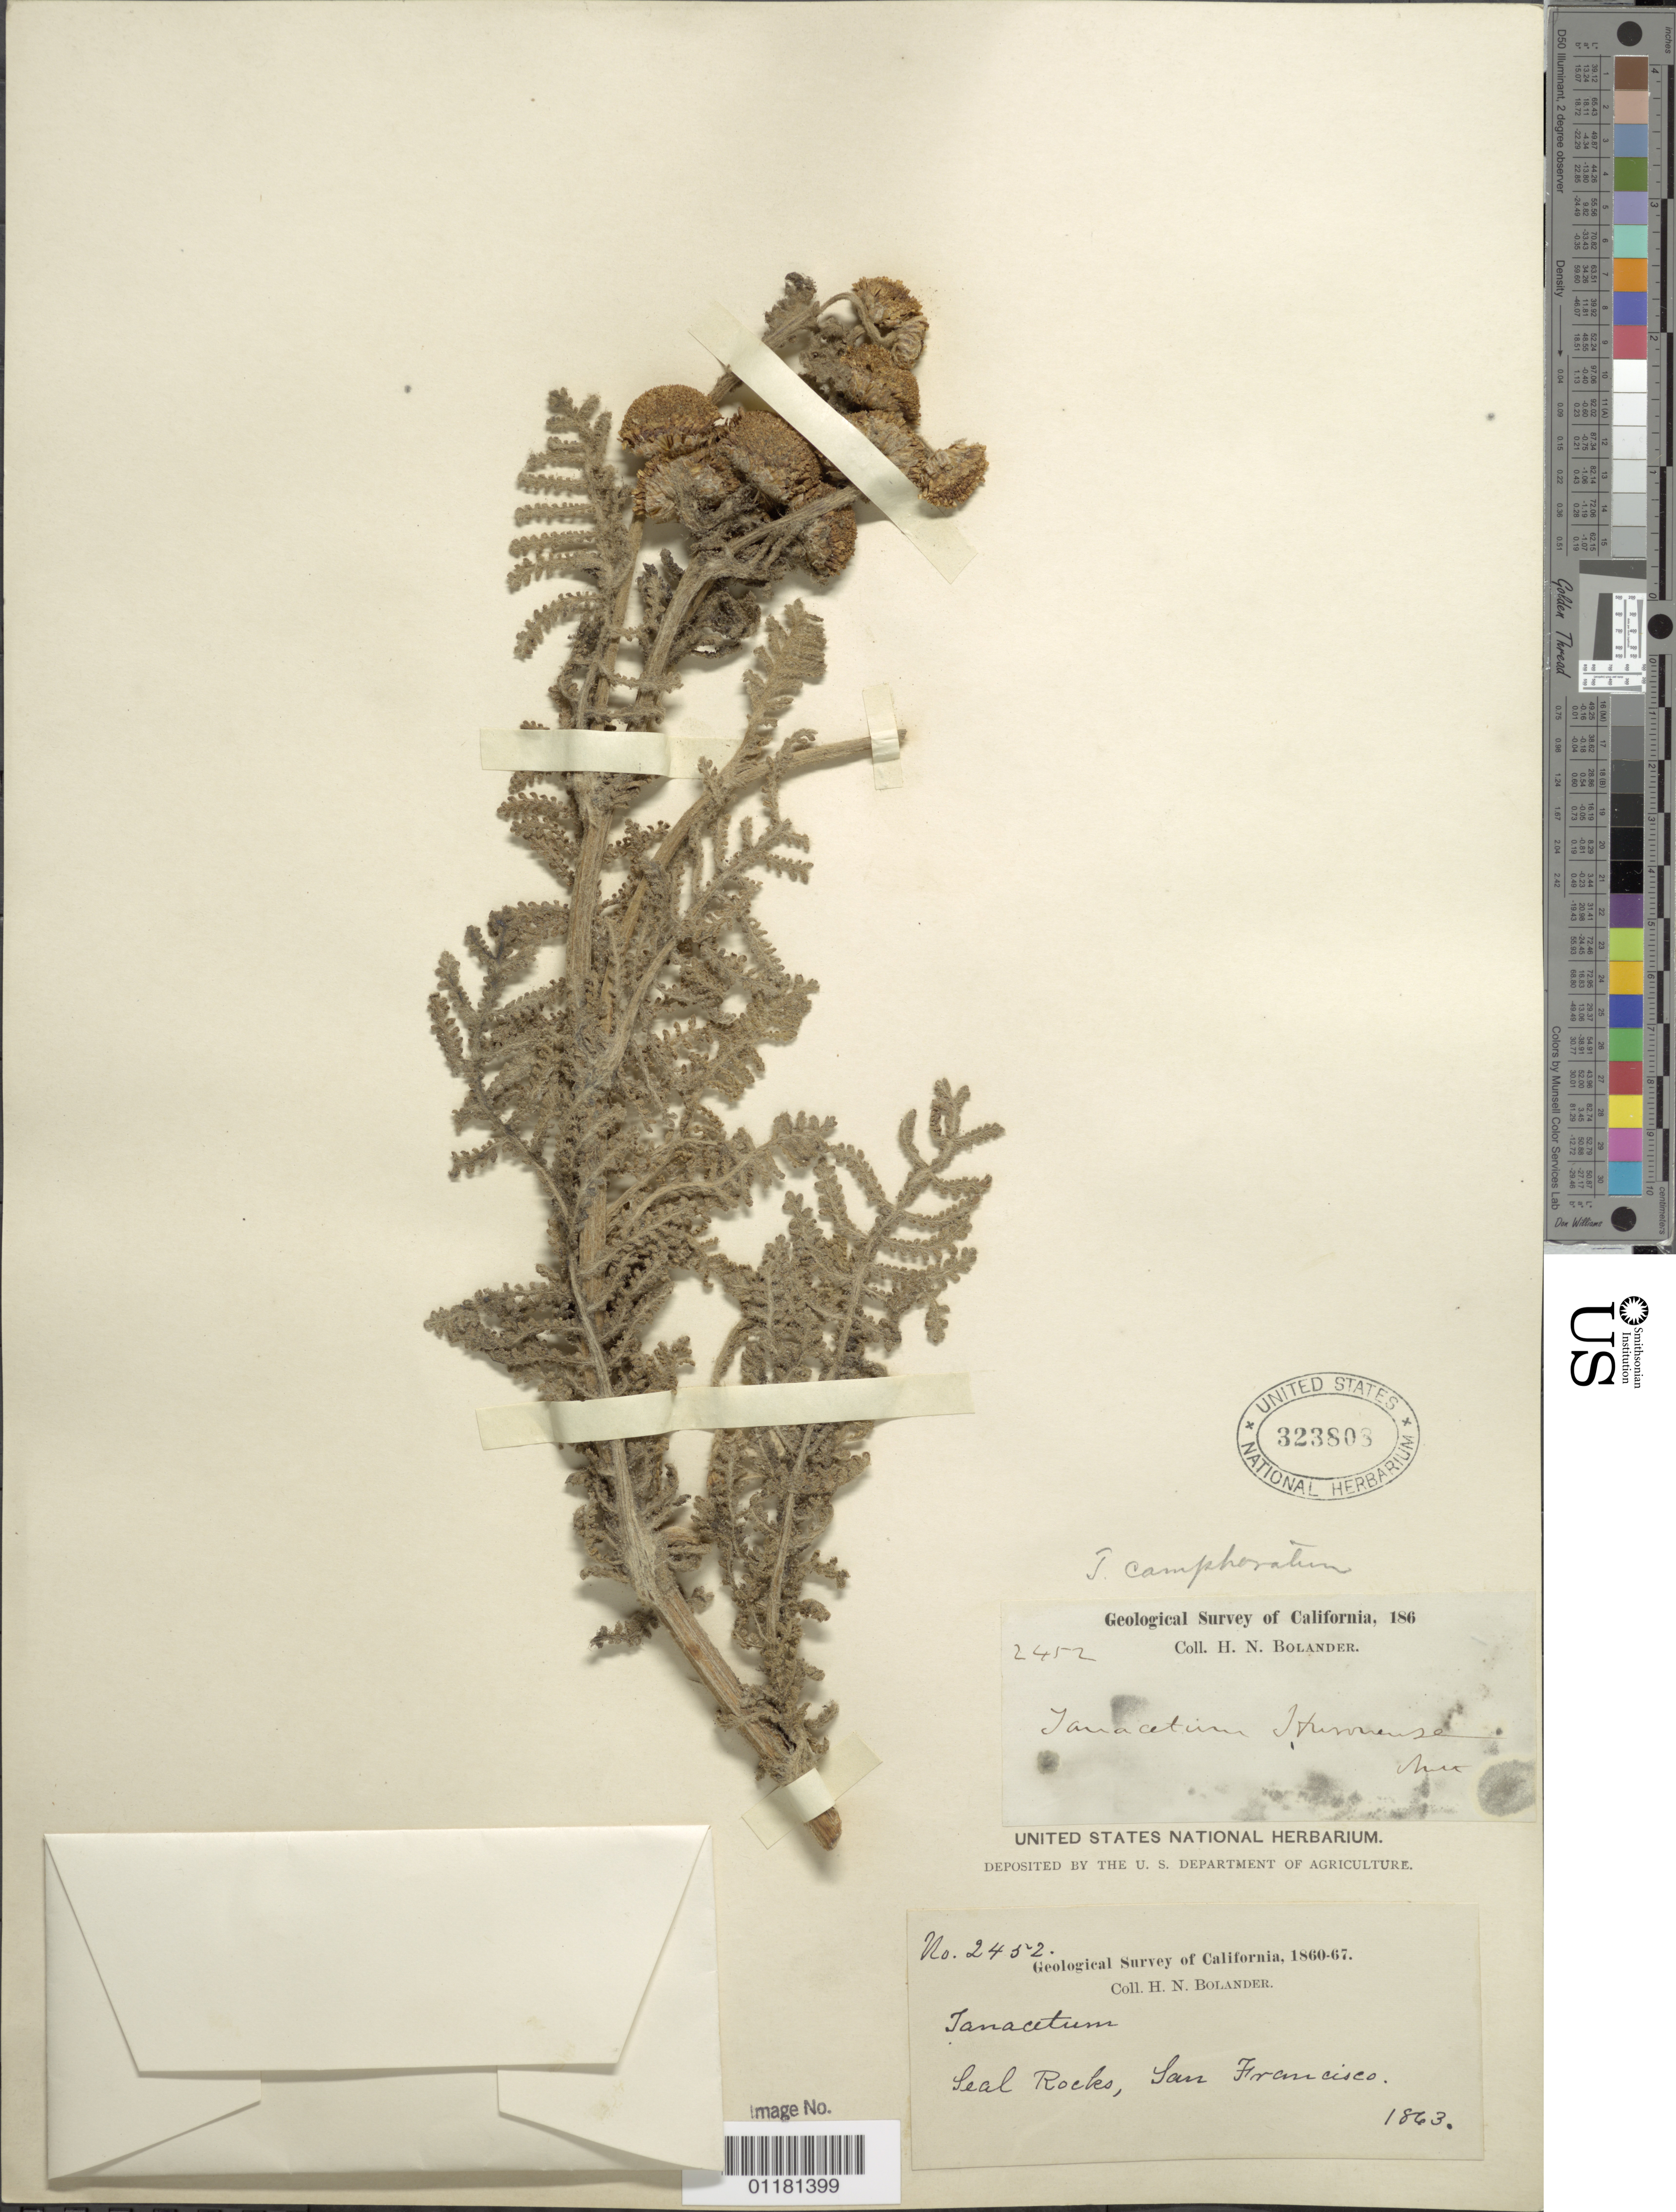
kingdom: Plantae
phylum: Tracheophyta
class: Magnoliopsida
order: Asterales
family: Asteraceae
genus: Tanacetum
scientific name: Tanacetum camphoratum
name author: Less.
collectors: H. Bolander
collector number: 2452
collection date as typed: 1863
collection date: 1863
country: United States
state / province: California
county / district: San Francisco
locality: Seal Rocks, San Francisco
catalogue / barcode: US 323808